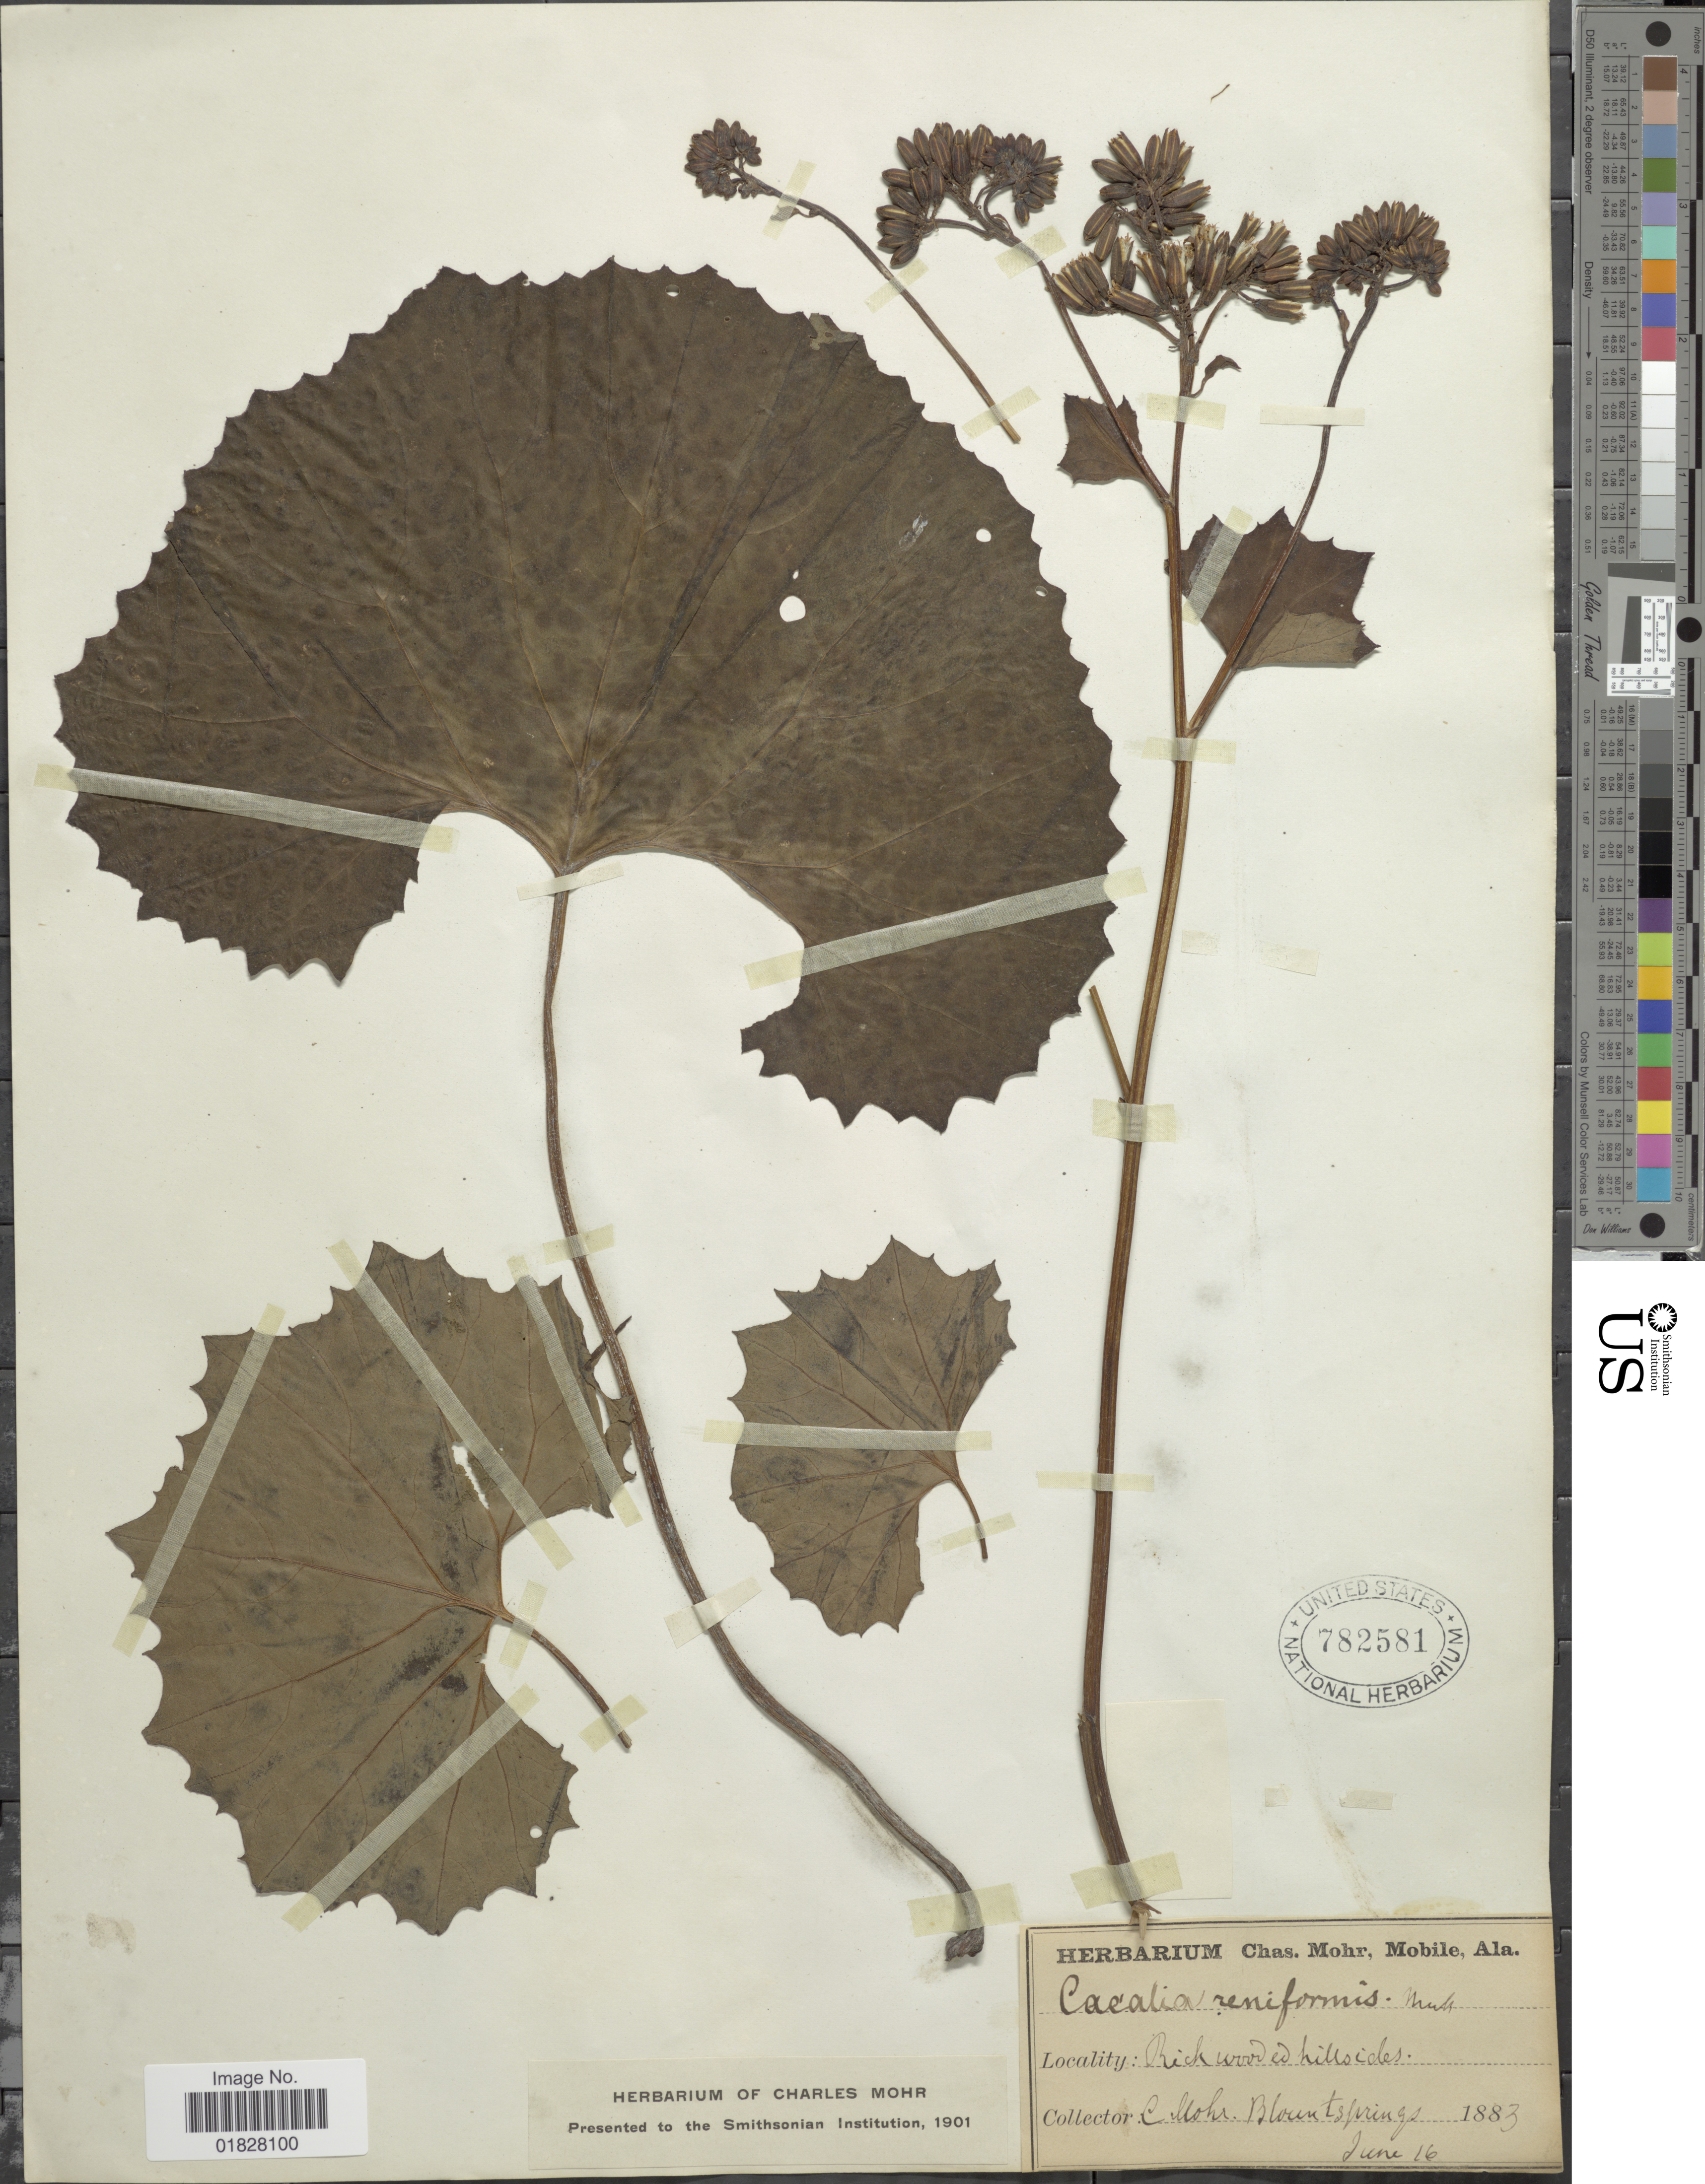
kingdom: Plantae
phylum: Tracheophyta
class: Magnoliopsida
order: Asterales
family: Asteraceae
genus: Arnoglossum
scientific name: Arnoglossum reniforme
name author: (Hook.) H. Rob.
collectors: C. T. Mohr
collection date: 1883-06-16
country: United States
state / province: Alabama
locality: Rich wooded hillsides. Blount Springs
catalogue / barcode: US 782581